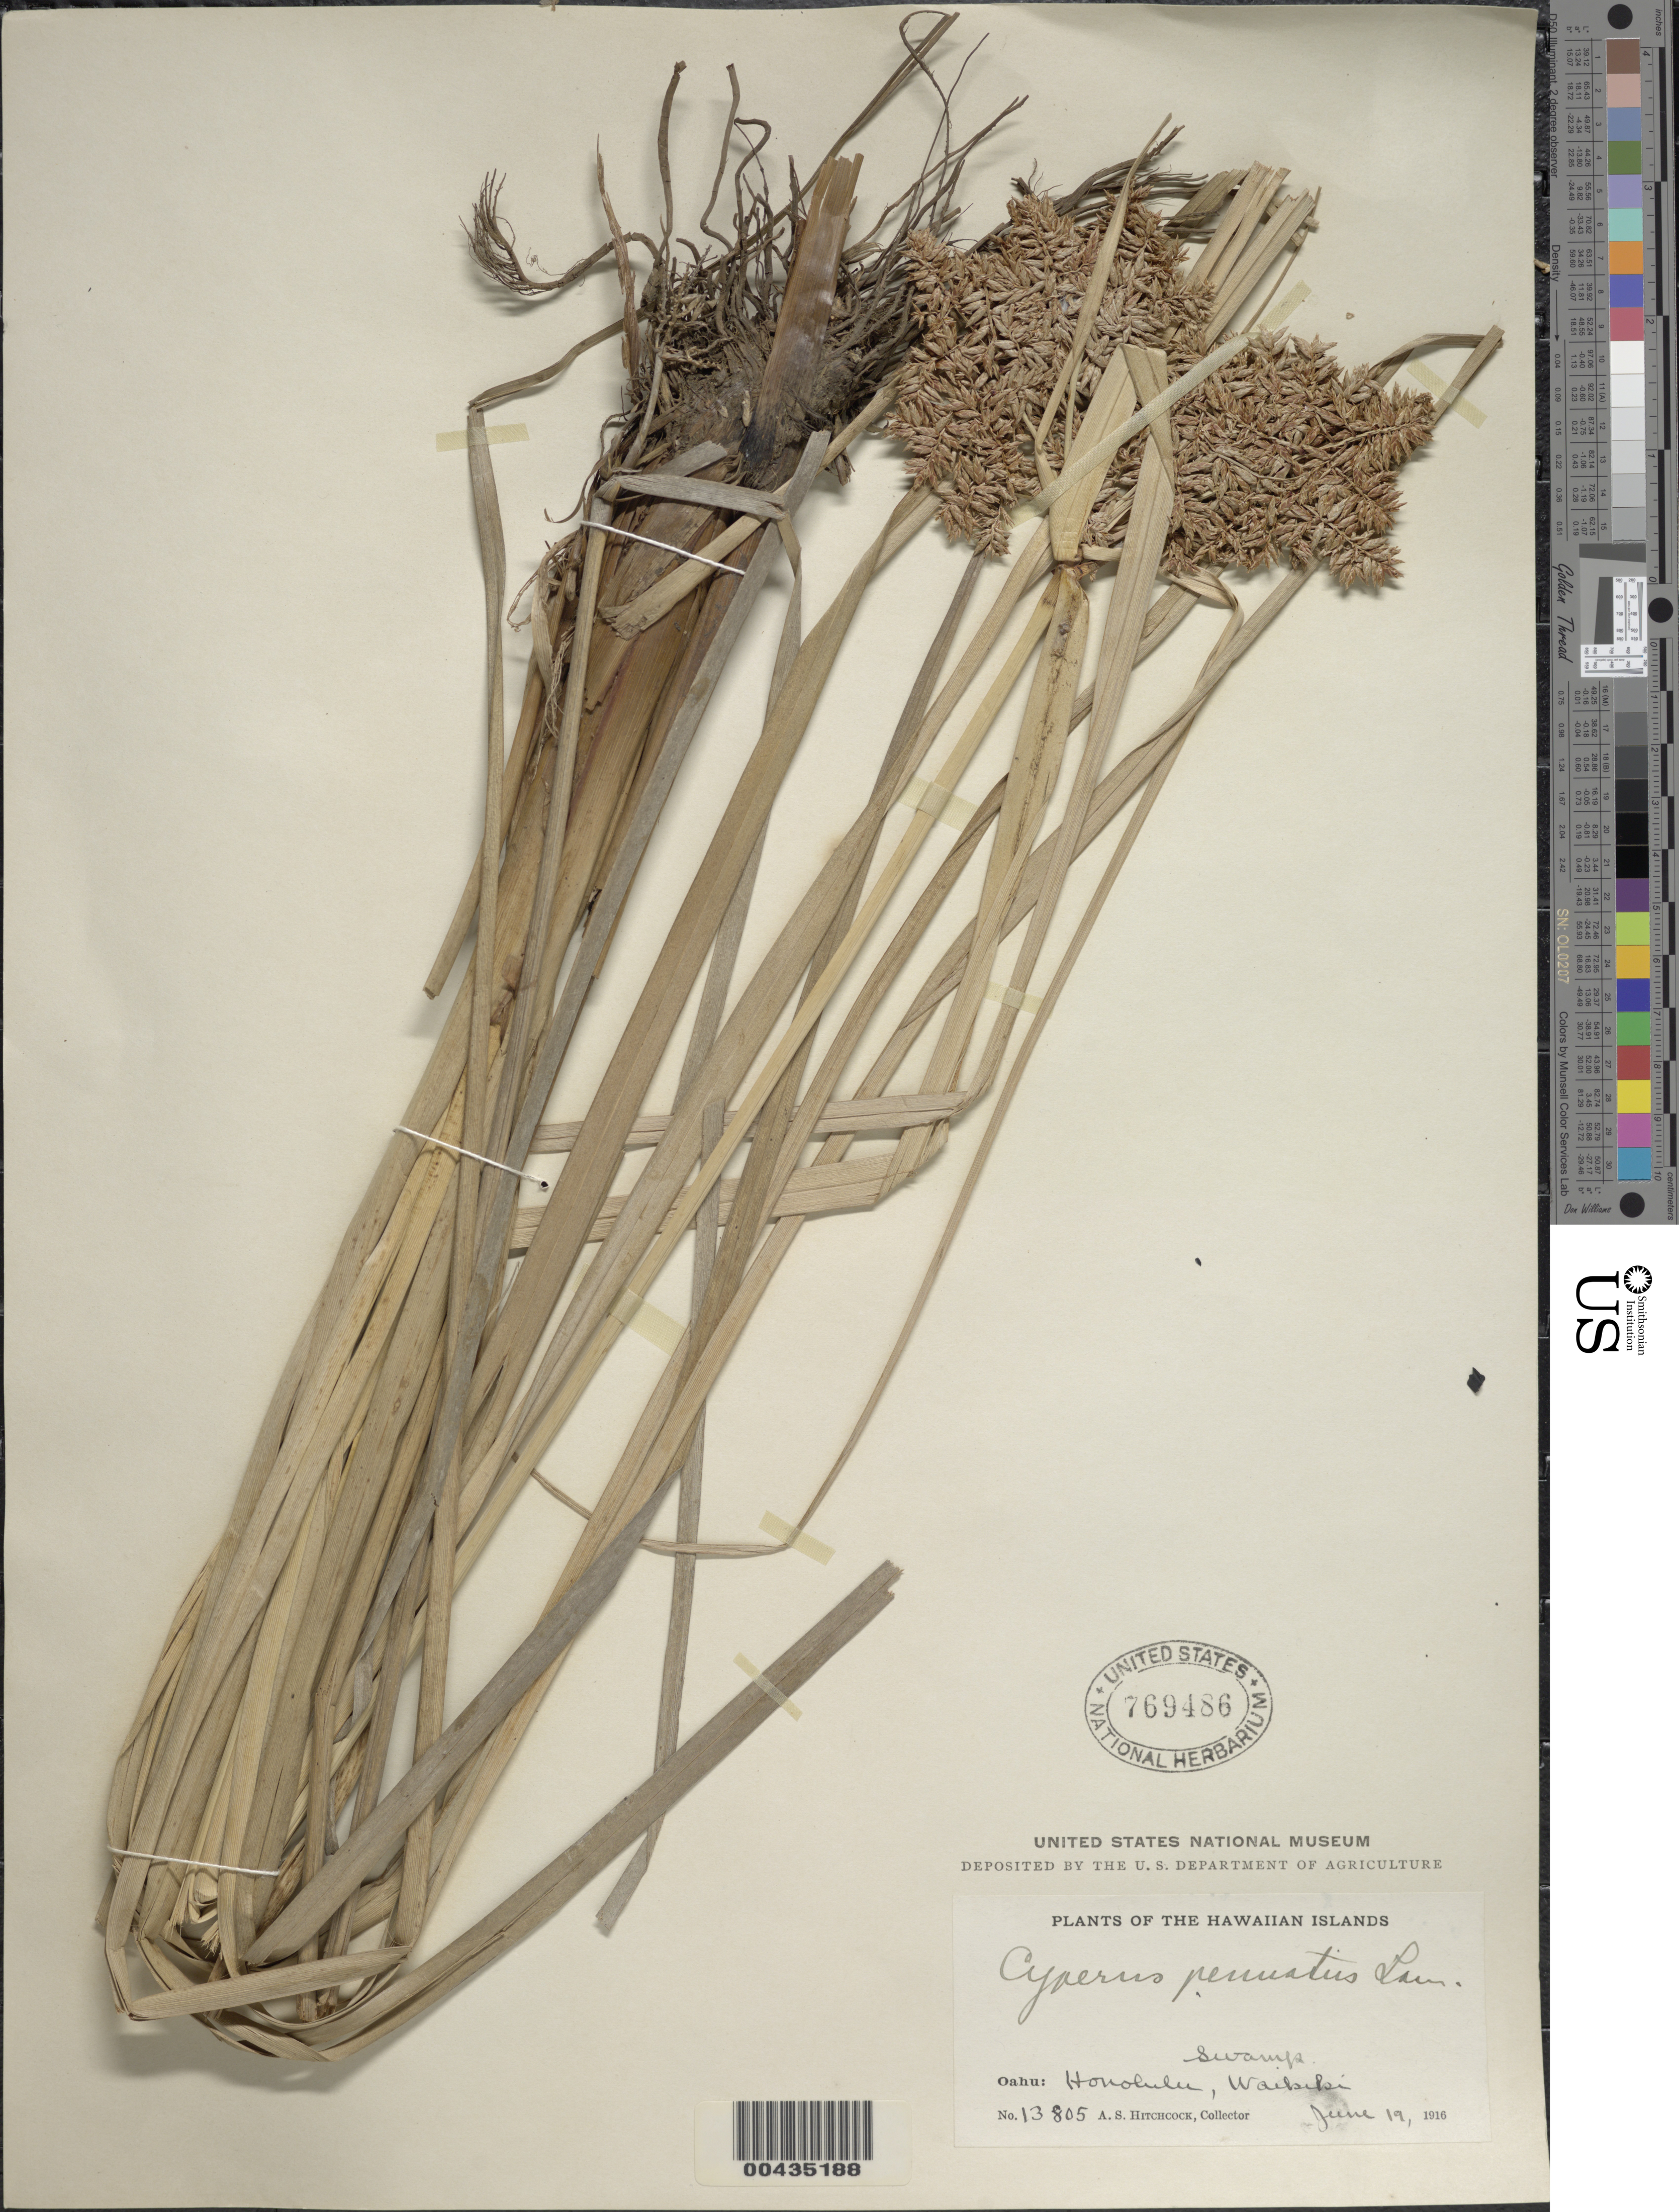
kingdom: Plantae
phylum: Tracheophyta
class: Liliopsida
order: Poales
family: Cyperaceae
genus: Cyperus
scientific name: Cyperus javanicus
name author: Houtt.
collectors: A. S. Hitchcock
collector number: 13805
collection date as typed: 19 Jun 1916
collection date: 1916-06-19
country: United States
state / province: Hawaii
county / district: Honolulu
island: Oahu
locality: Honolulu, Waikiki, swamp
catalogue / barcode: US 769486